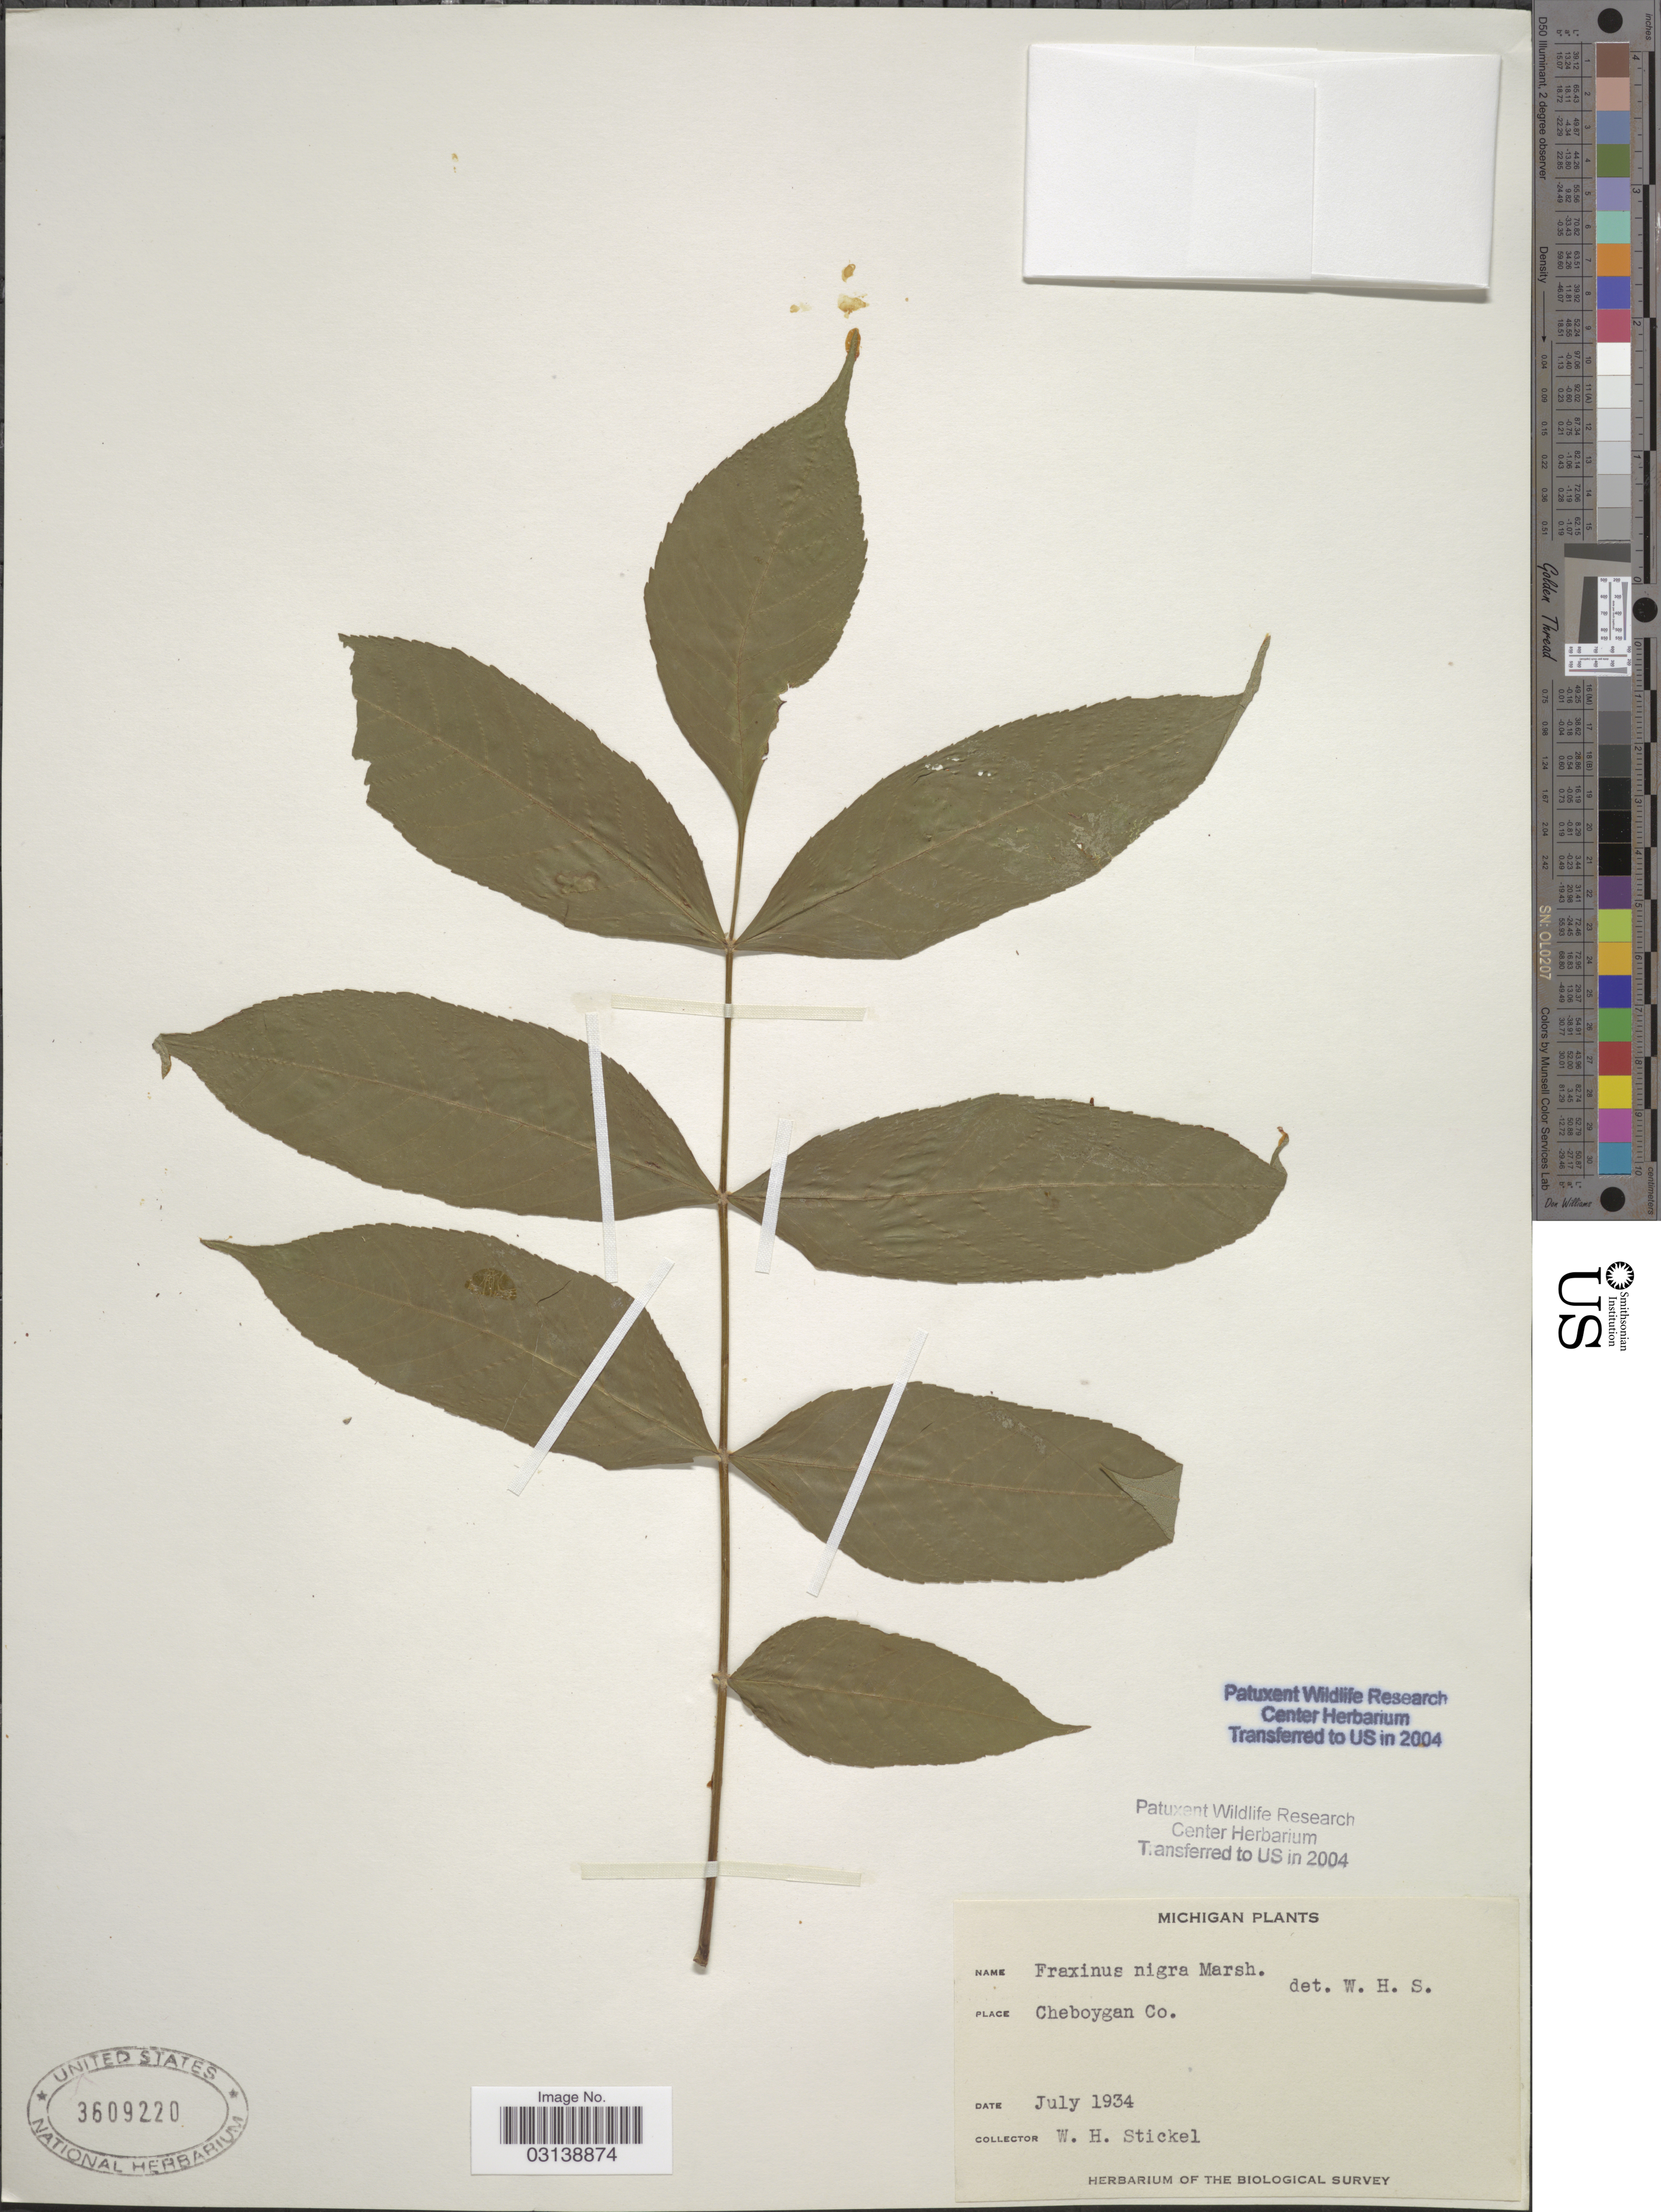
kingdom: Plantae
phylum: Tracheophyta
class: Magnoliopsida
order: Lamiales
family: Oleaceae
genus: Fraxinus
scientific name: Fraxinus nigra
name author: Marshall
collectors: W. Stickel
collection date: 1934-07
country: United States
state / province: Michigan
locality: Cheboygan Co.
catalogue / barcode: US 3609220